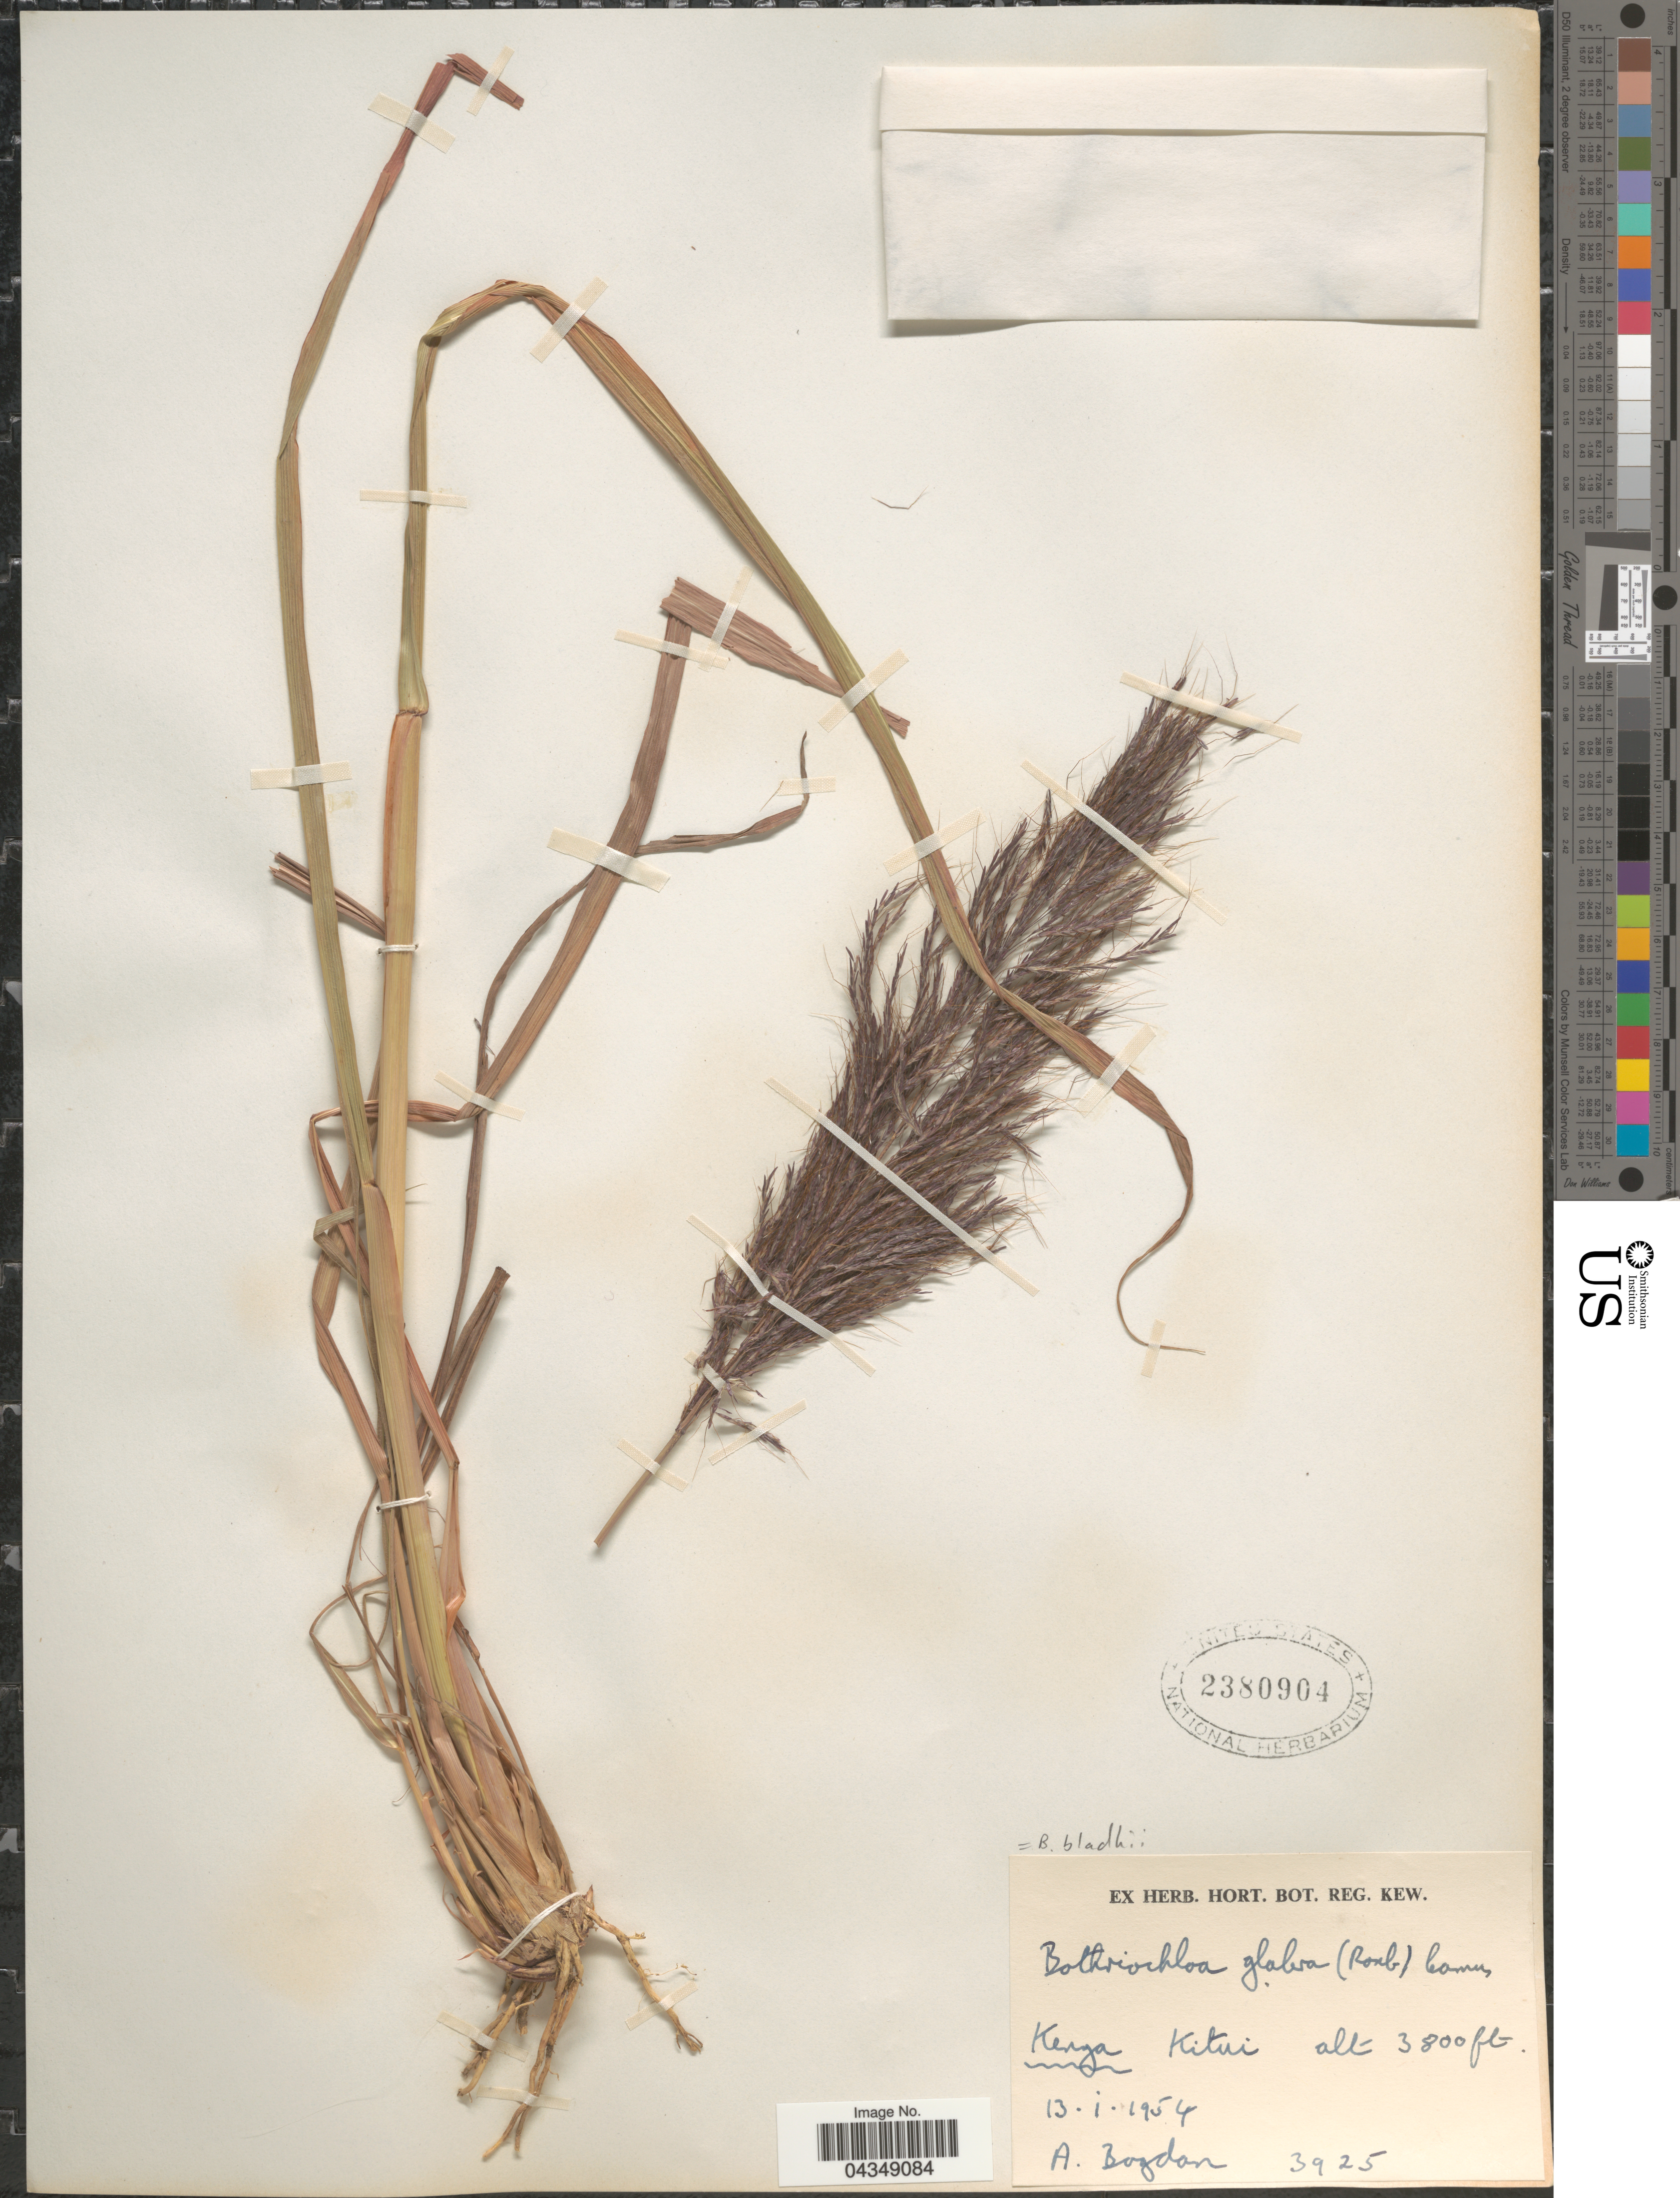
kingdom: Plantae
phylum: Tracheophyta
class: Liliopsida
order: Poales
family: Poaceae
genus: Bothriochloa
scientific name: Bothriochloa bladhii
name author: (Retz.) S.T. Blake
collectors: A. Bogdan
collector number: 3925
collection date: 1954-01-13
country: Kenya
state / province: Kitui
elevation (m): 1158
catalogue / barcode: US 2380904